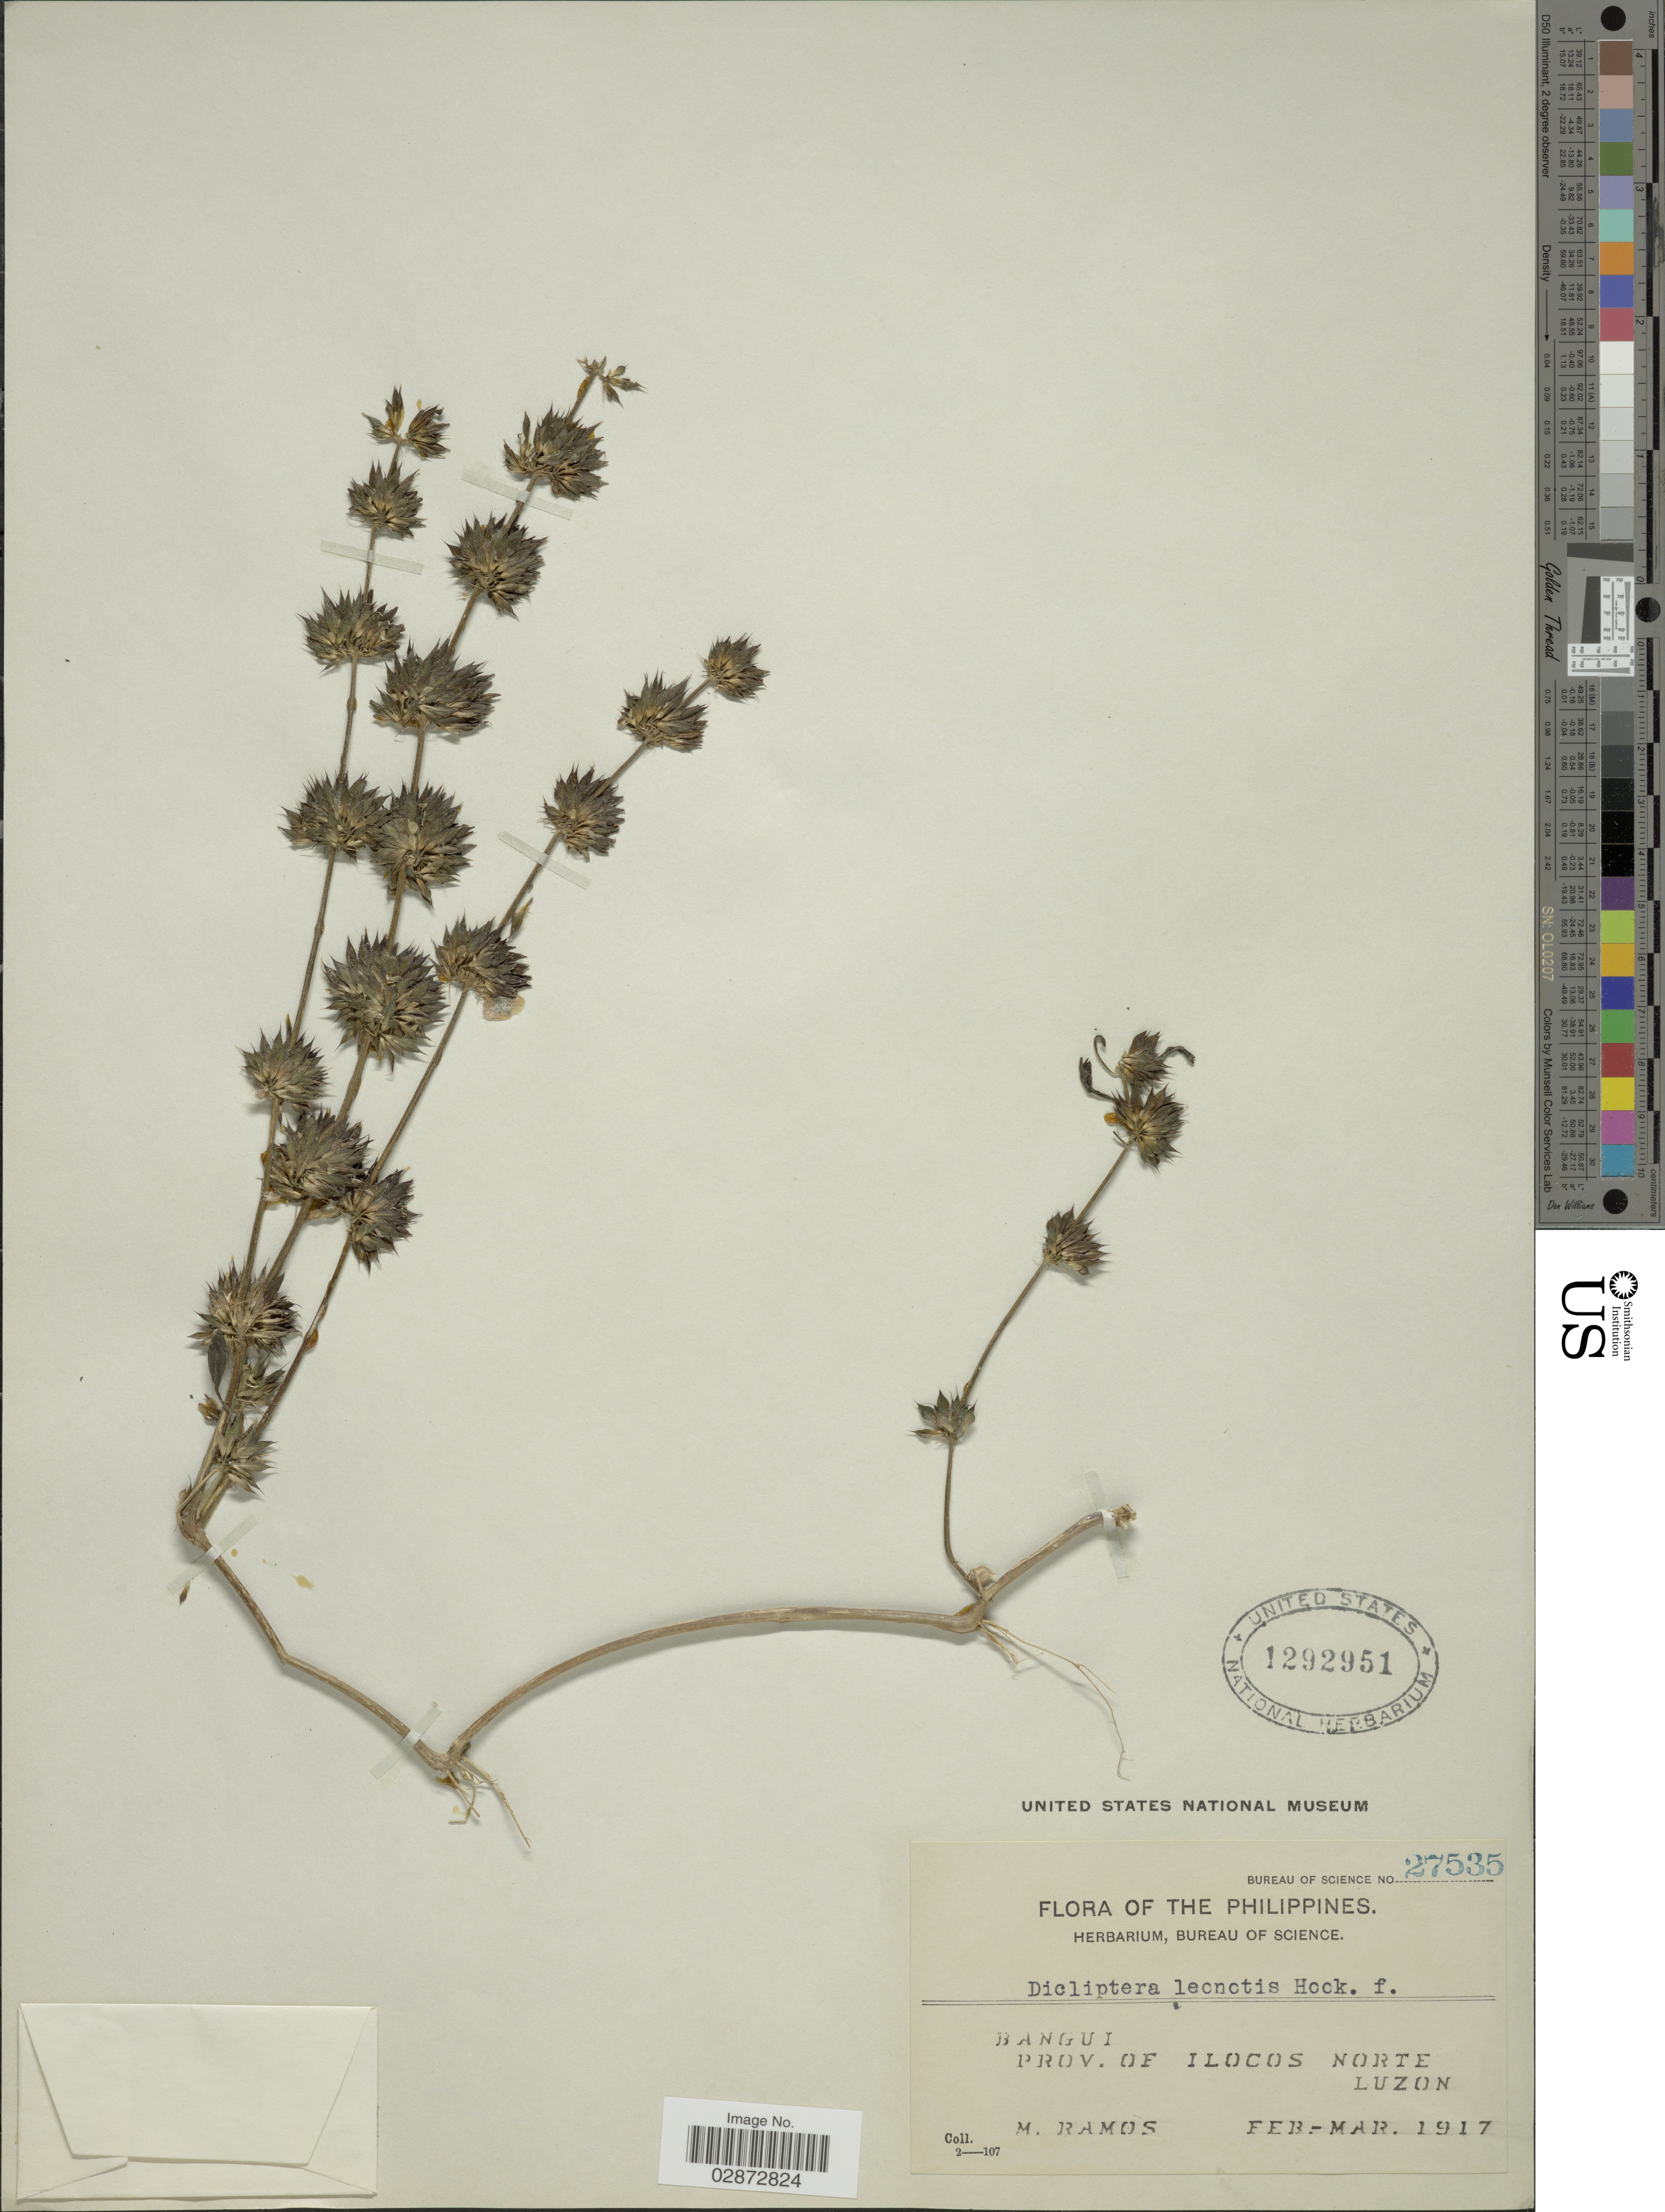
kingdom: Plantae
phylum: Tracheophyta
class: Magnoliopsida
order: Lamiales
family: Acanthaceae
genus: Dicliptera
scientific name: Dicliptera leonotis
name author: Dalzell ex C.B. Clarke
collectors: M. Ramos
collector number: Bureau of Science 27535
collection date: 1917-02/1917-03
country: Philippines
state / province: Ilocos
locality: Bangui, Prov. of Ilocos Norte Luzon.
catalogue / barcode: US 1292951